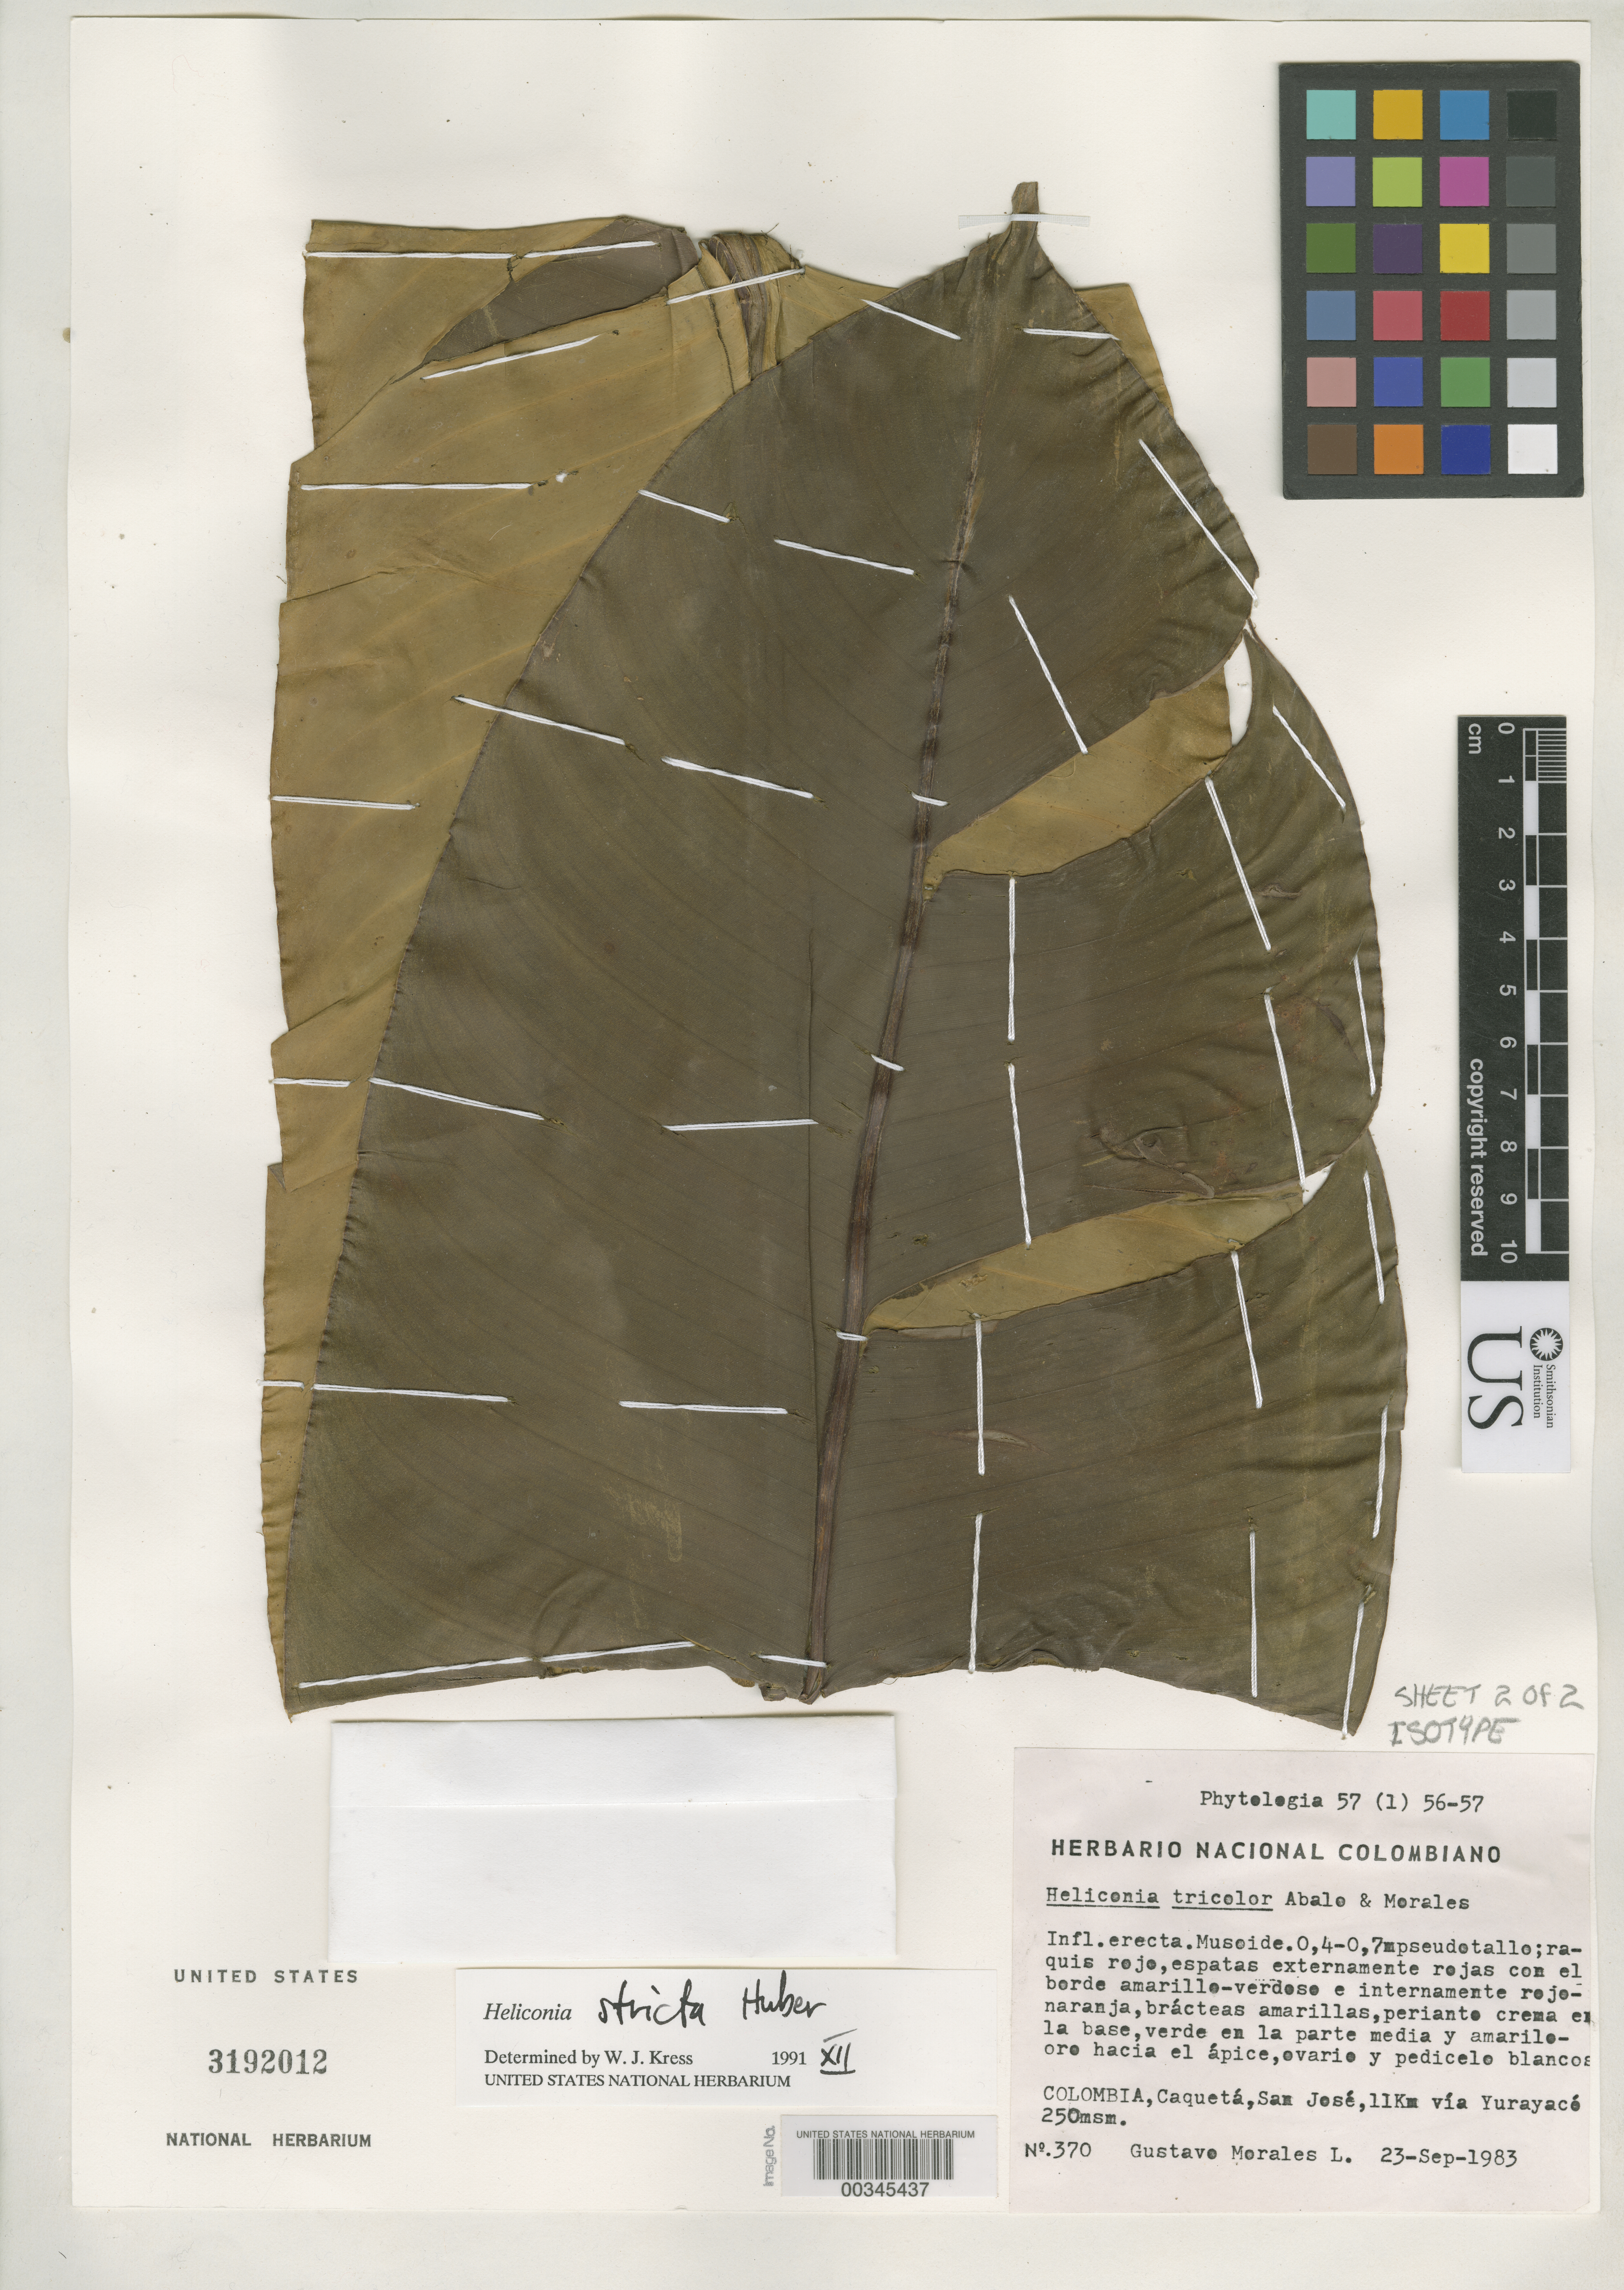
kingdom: Plantae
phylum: Tracheophyta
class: Liliopsida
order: Zingiberales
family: Heliconiaceae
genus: Heliconia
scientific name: Heliconia tricolor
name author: Abalo & G. Morales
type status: Isotype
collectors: G. Morales L.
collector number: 370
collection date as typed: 23 Sep 1983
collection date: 1983-09-23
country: Colombia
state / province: Caquetá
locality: San Jose, 1 km via Yurayace.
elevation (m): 250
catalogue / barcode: US 3192012